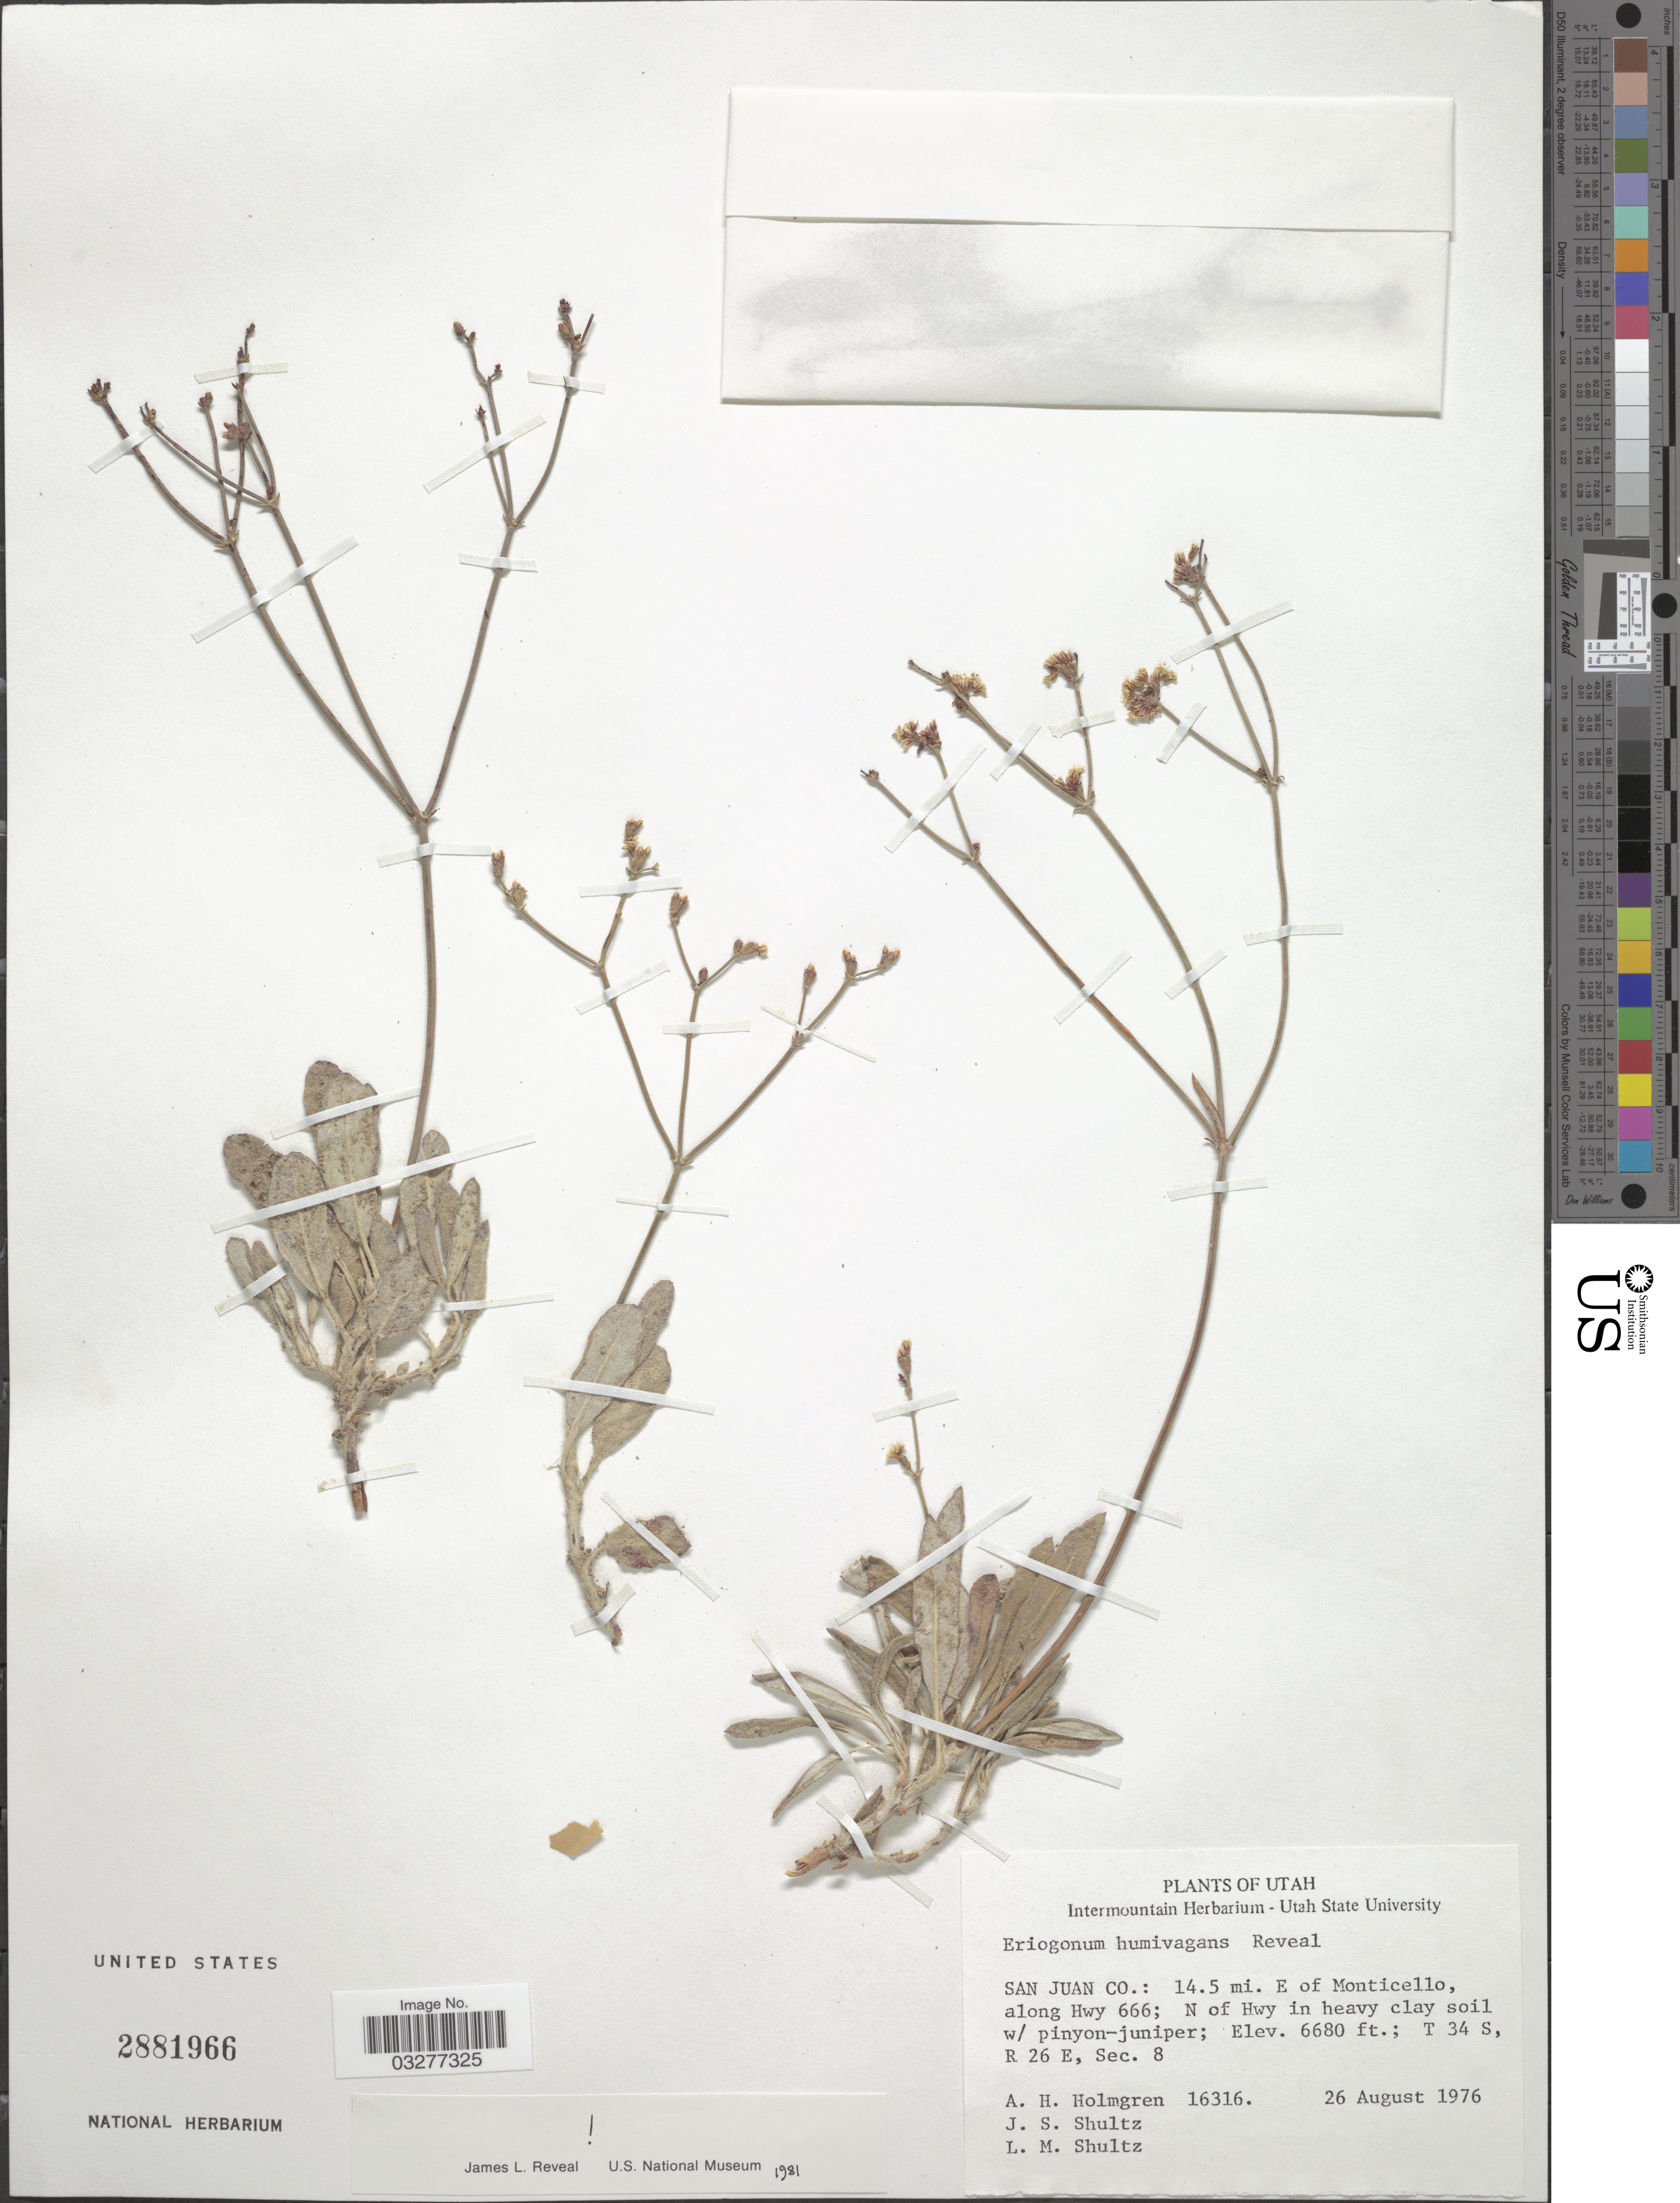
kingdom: Plantae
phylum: Tracheophyta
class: Magnoliopsida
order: Caryophyllales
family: Polygonaceae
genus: Eriogonum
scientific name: Eriogonum humivagans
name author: Reveal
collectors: A. H. Holmgren, J. Shultz & L. Shultz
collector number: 16316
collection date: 1976-08-26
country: United States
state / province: Utah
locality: San Juan Co.: 14.5 mi. E of Monticello, along Hwy 666; N of Hwy . T34S, R26E, Sec.8.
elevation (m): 2036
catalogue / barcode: US 2881966